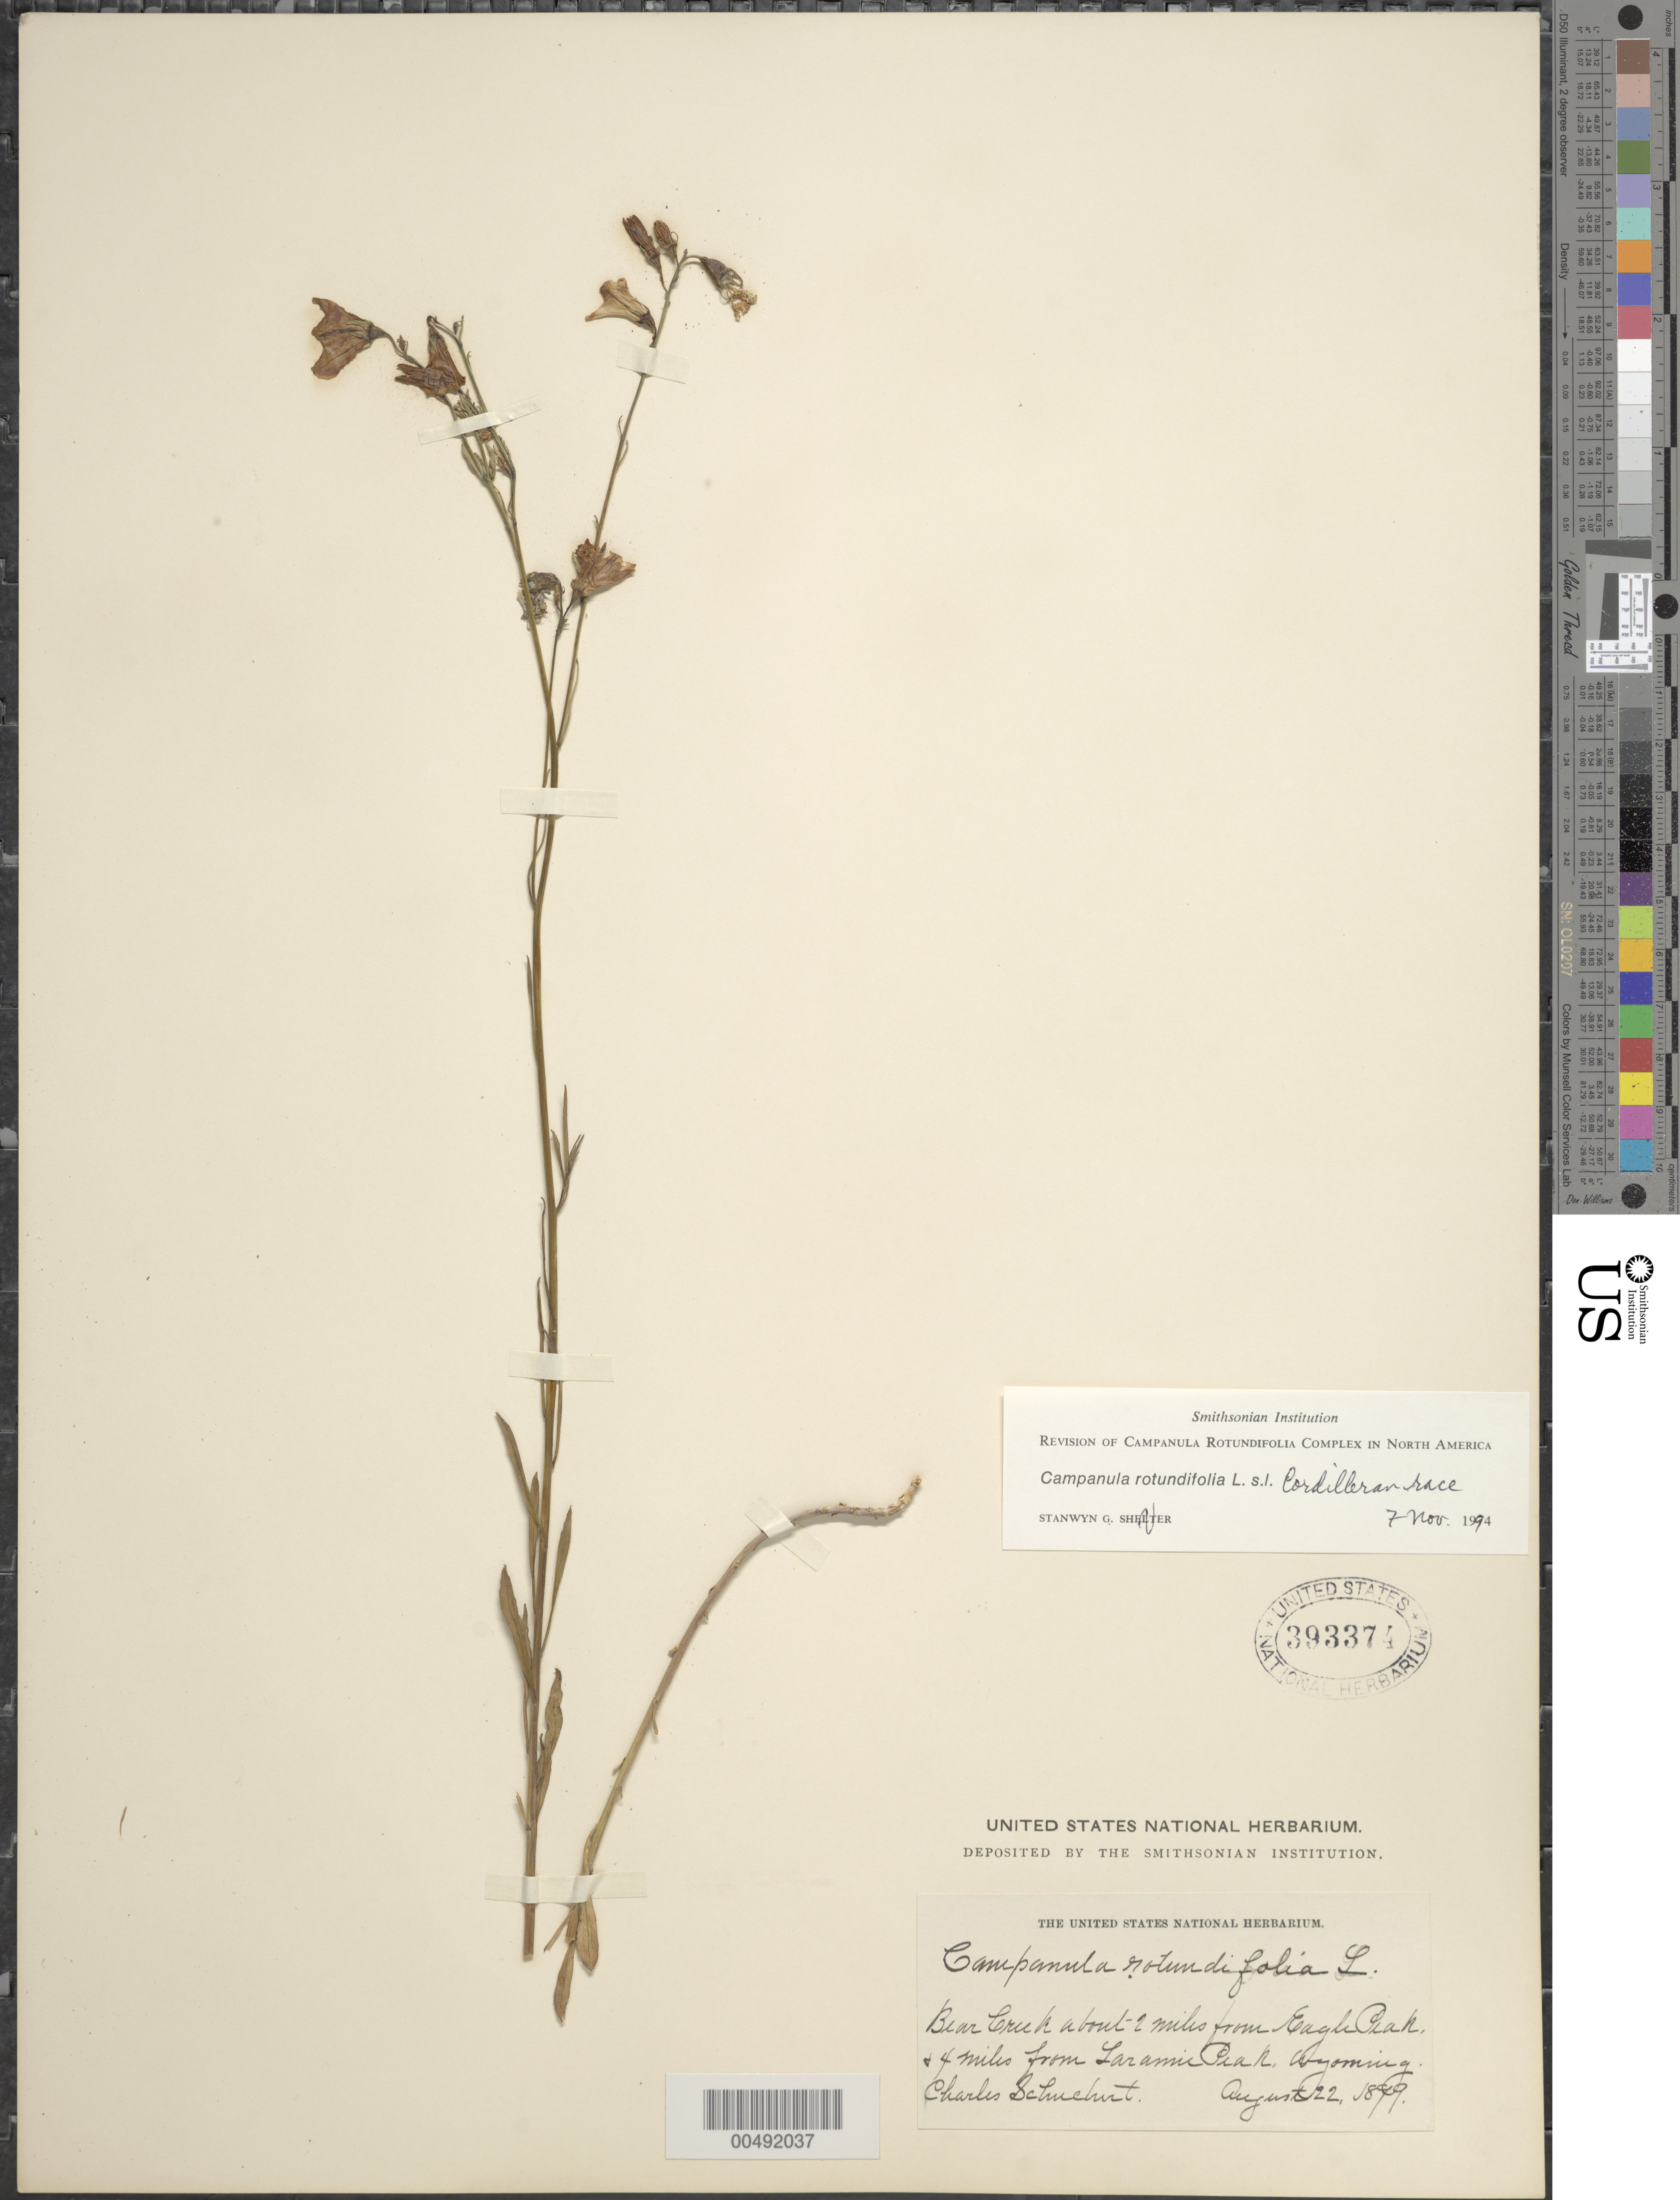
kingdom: Plantae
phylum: Tracheophyta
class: Magnoliopsida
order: Asterales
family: Campanulaceae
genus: Campanula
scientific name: Campanula rotundifolia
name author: L.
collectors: C. Schuchert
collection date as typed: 22 Aug 1899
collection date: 1899-08-22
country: United States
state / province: Wyoming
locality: Bear Creek about 2 mi. from Eagle Peak and 4 mi. from Laramie Peak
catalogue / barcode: US 393374